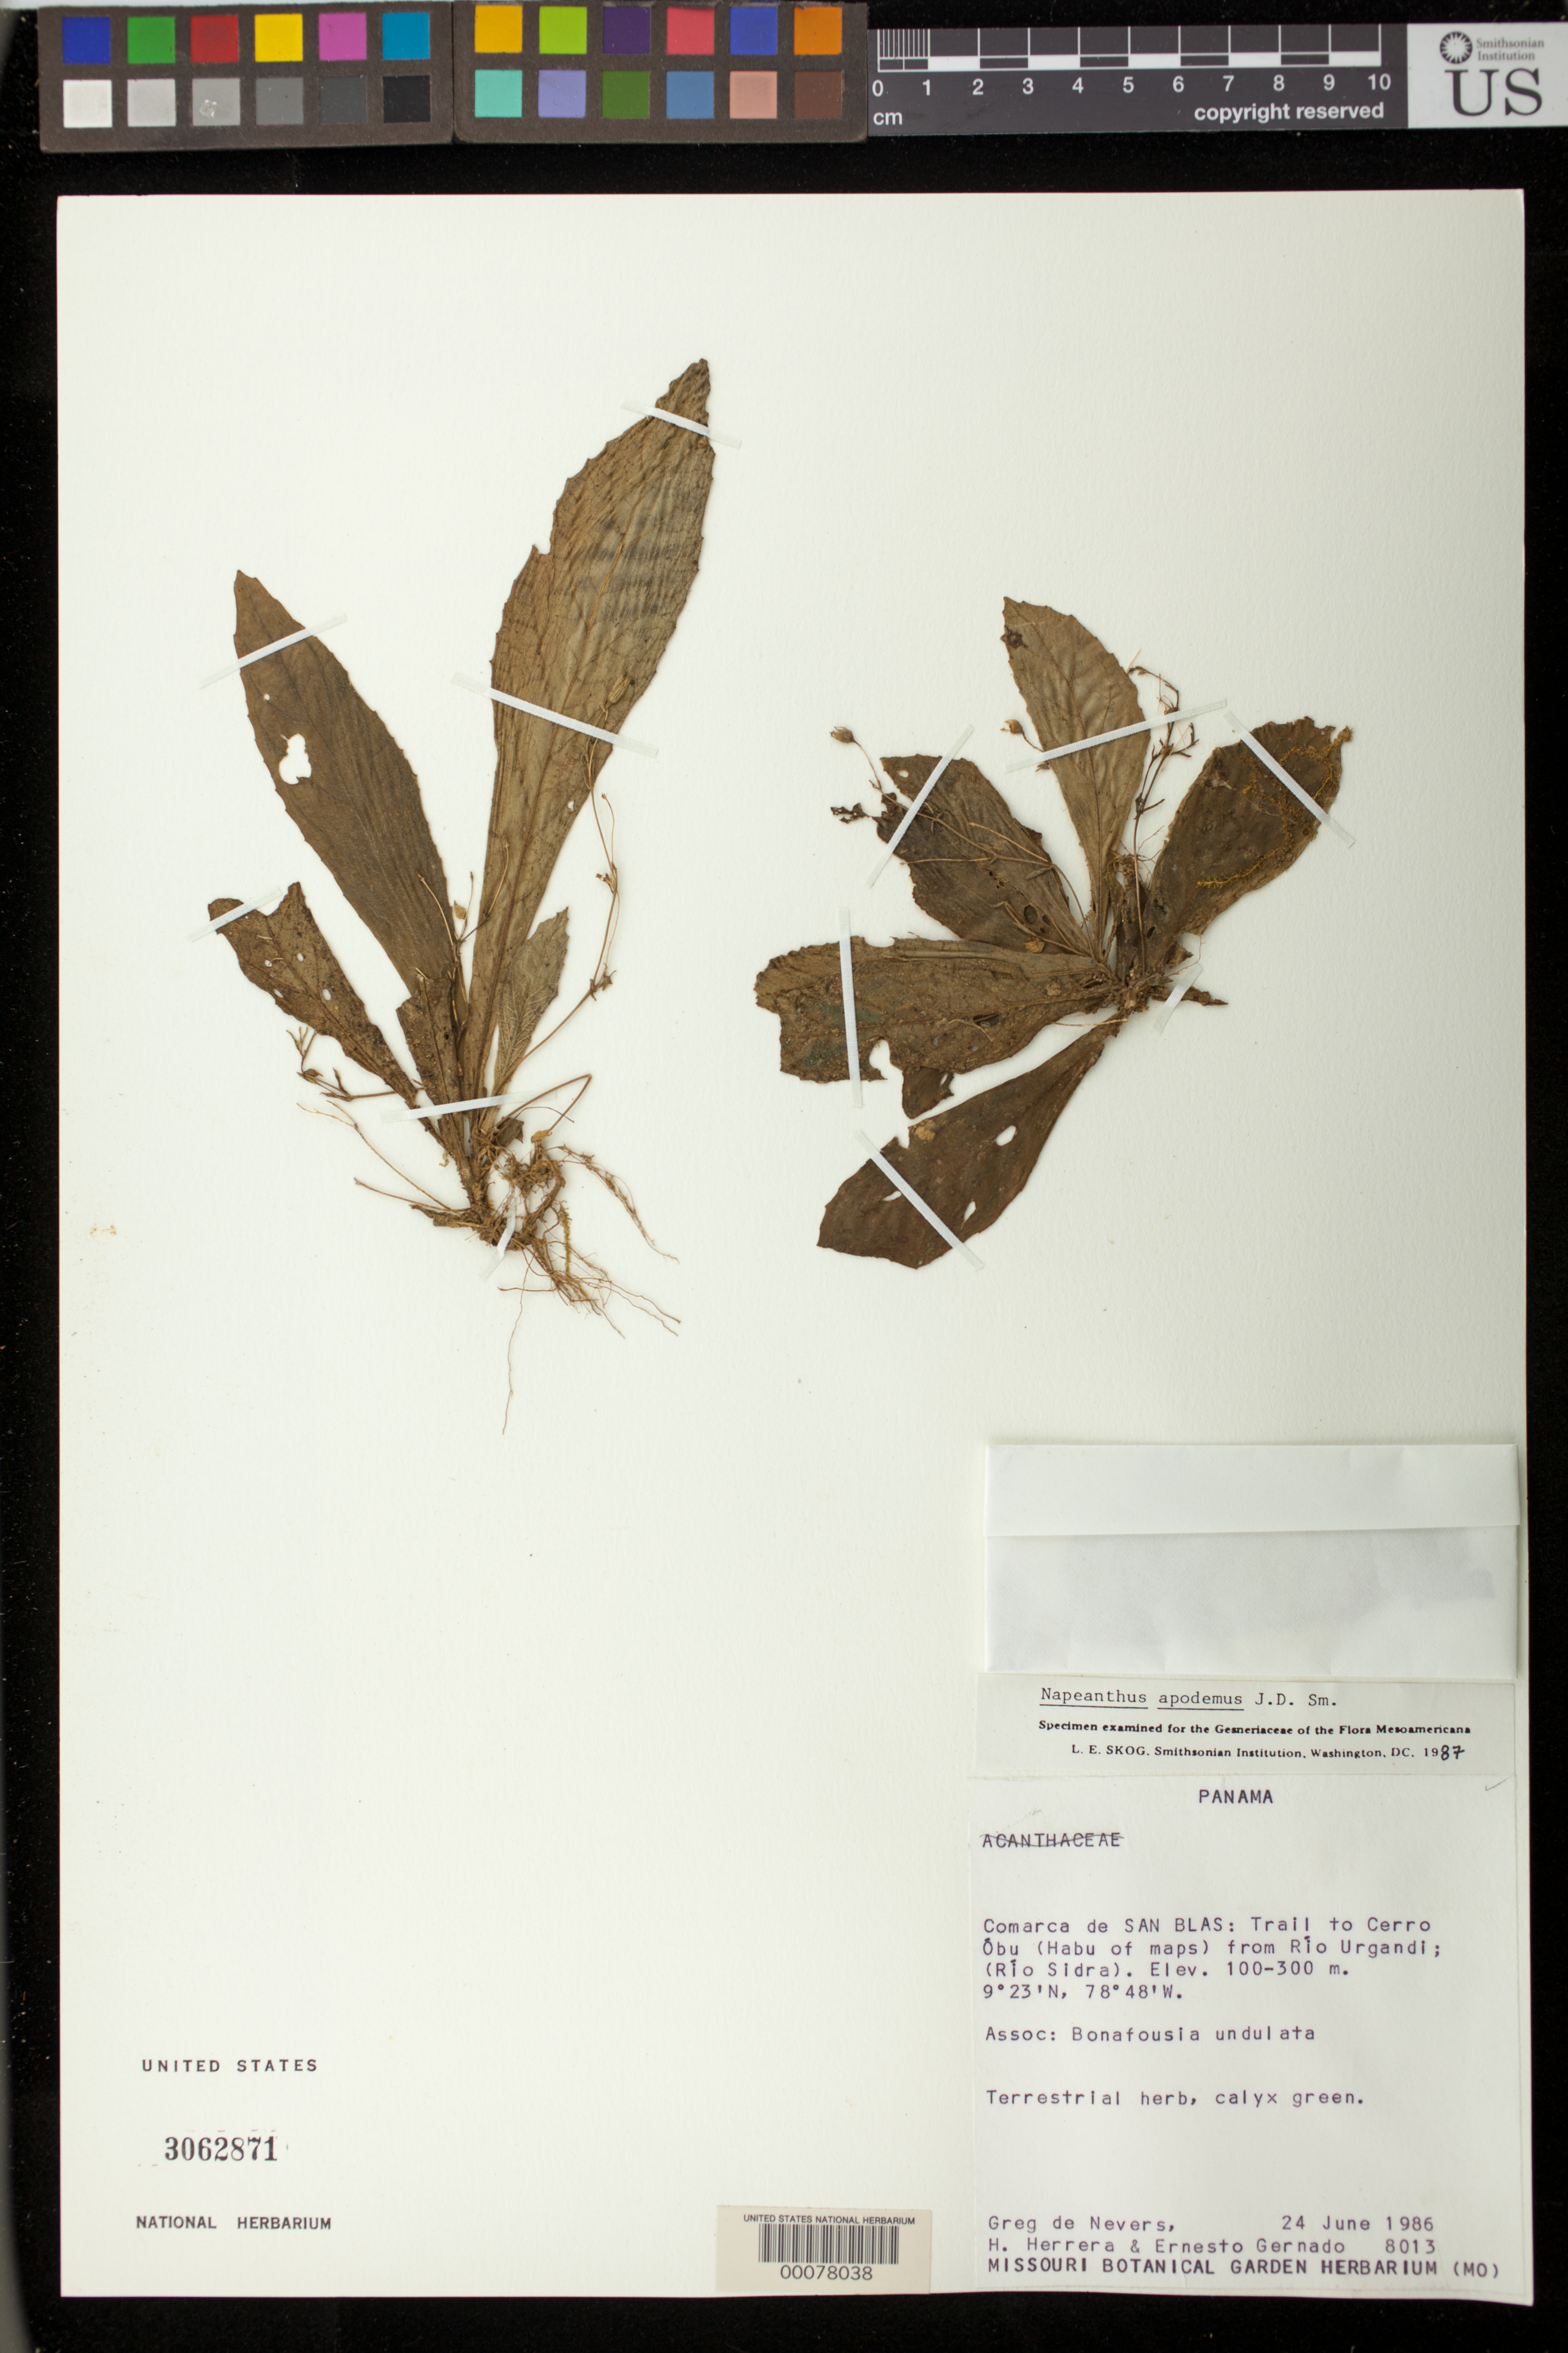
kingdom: Plantae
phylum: Tracheophyta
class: Magnoliopsida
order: Lamiales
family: Gesneriaceae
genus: Napeanthus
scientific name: Napeanthus apodemus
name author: Donn. Sm.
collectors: G. C. de Nevers & et al.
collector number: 8013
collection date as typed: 24 Jun 1986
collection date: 1986-06-24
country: Panama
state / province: Kuna Yala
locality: Comarca de San Blas, trail to Cerro Obu (Habu of maps) from Rio Urgandi (Rio Sidra)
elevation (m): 100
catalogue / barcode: US 3062871